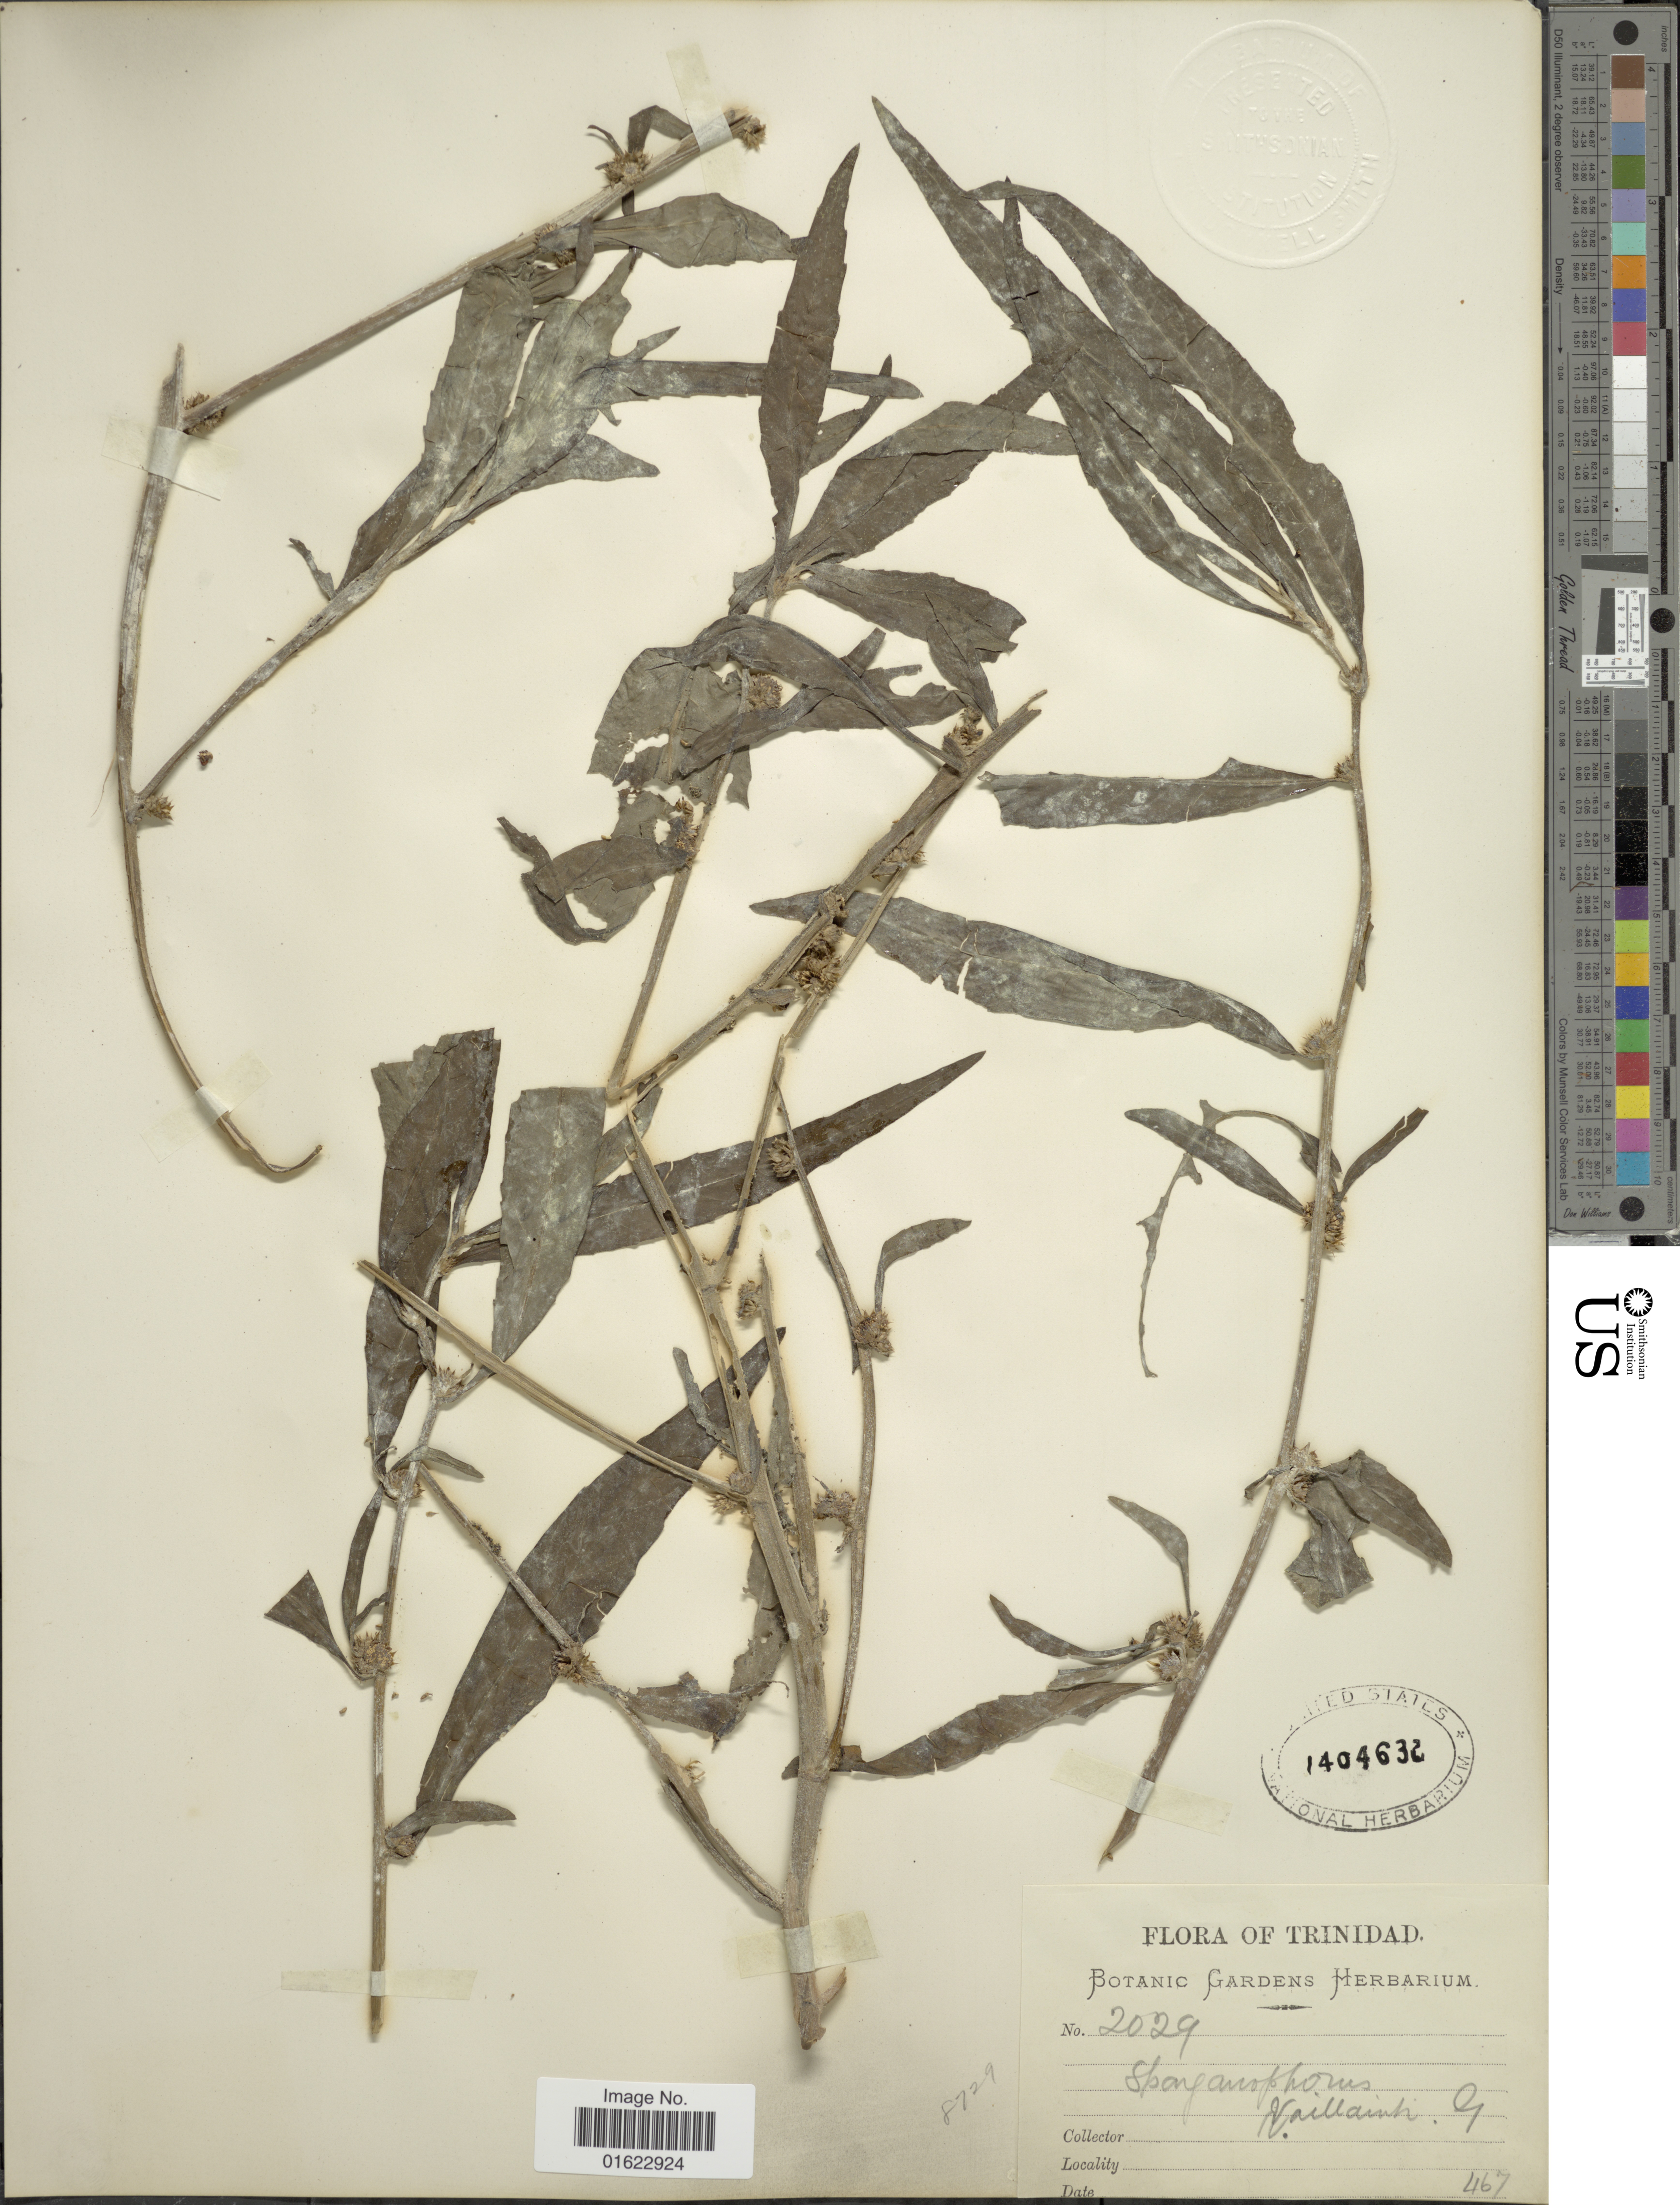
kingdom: Plantae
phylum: Tracheophyta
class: Magnoliopsida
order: Asterales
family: Asteraceae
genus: Struchium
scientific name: Struchium sparganophorum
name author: (L.) Kuntze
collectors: Botanic Gardens Herbarium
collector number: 2029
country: Trinidad and Tobago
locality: Trinidad.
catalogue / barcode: US 1404632